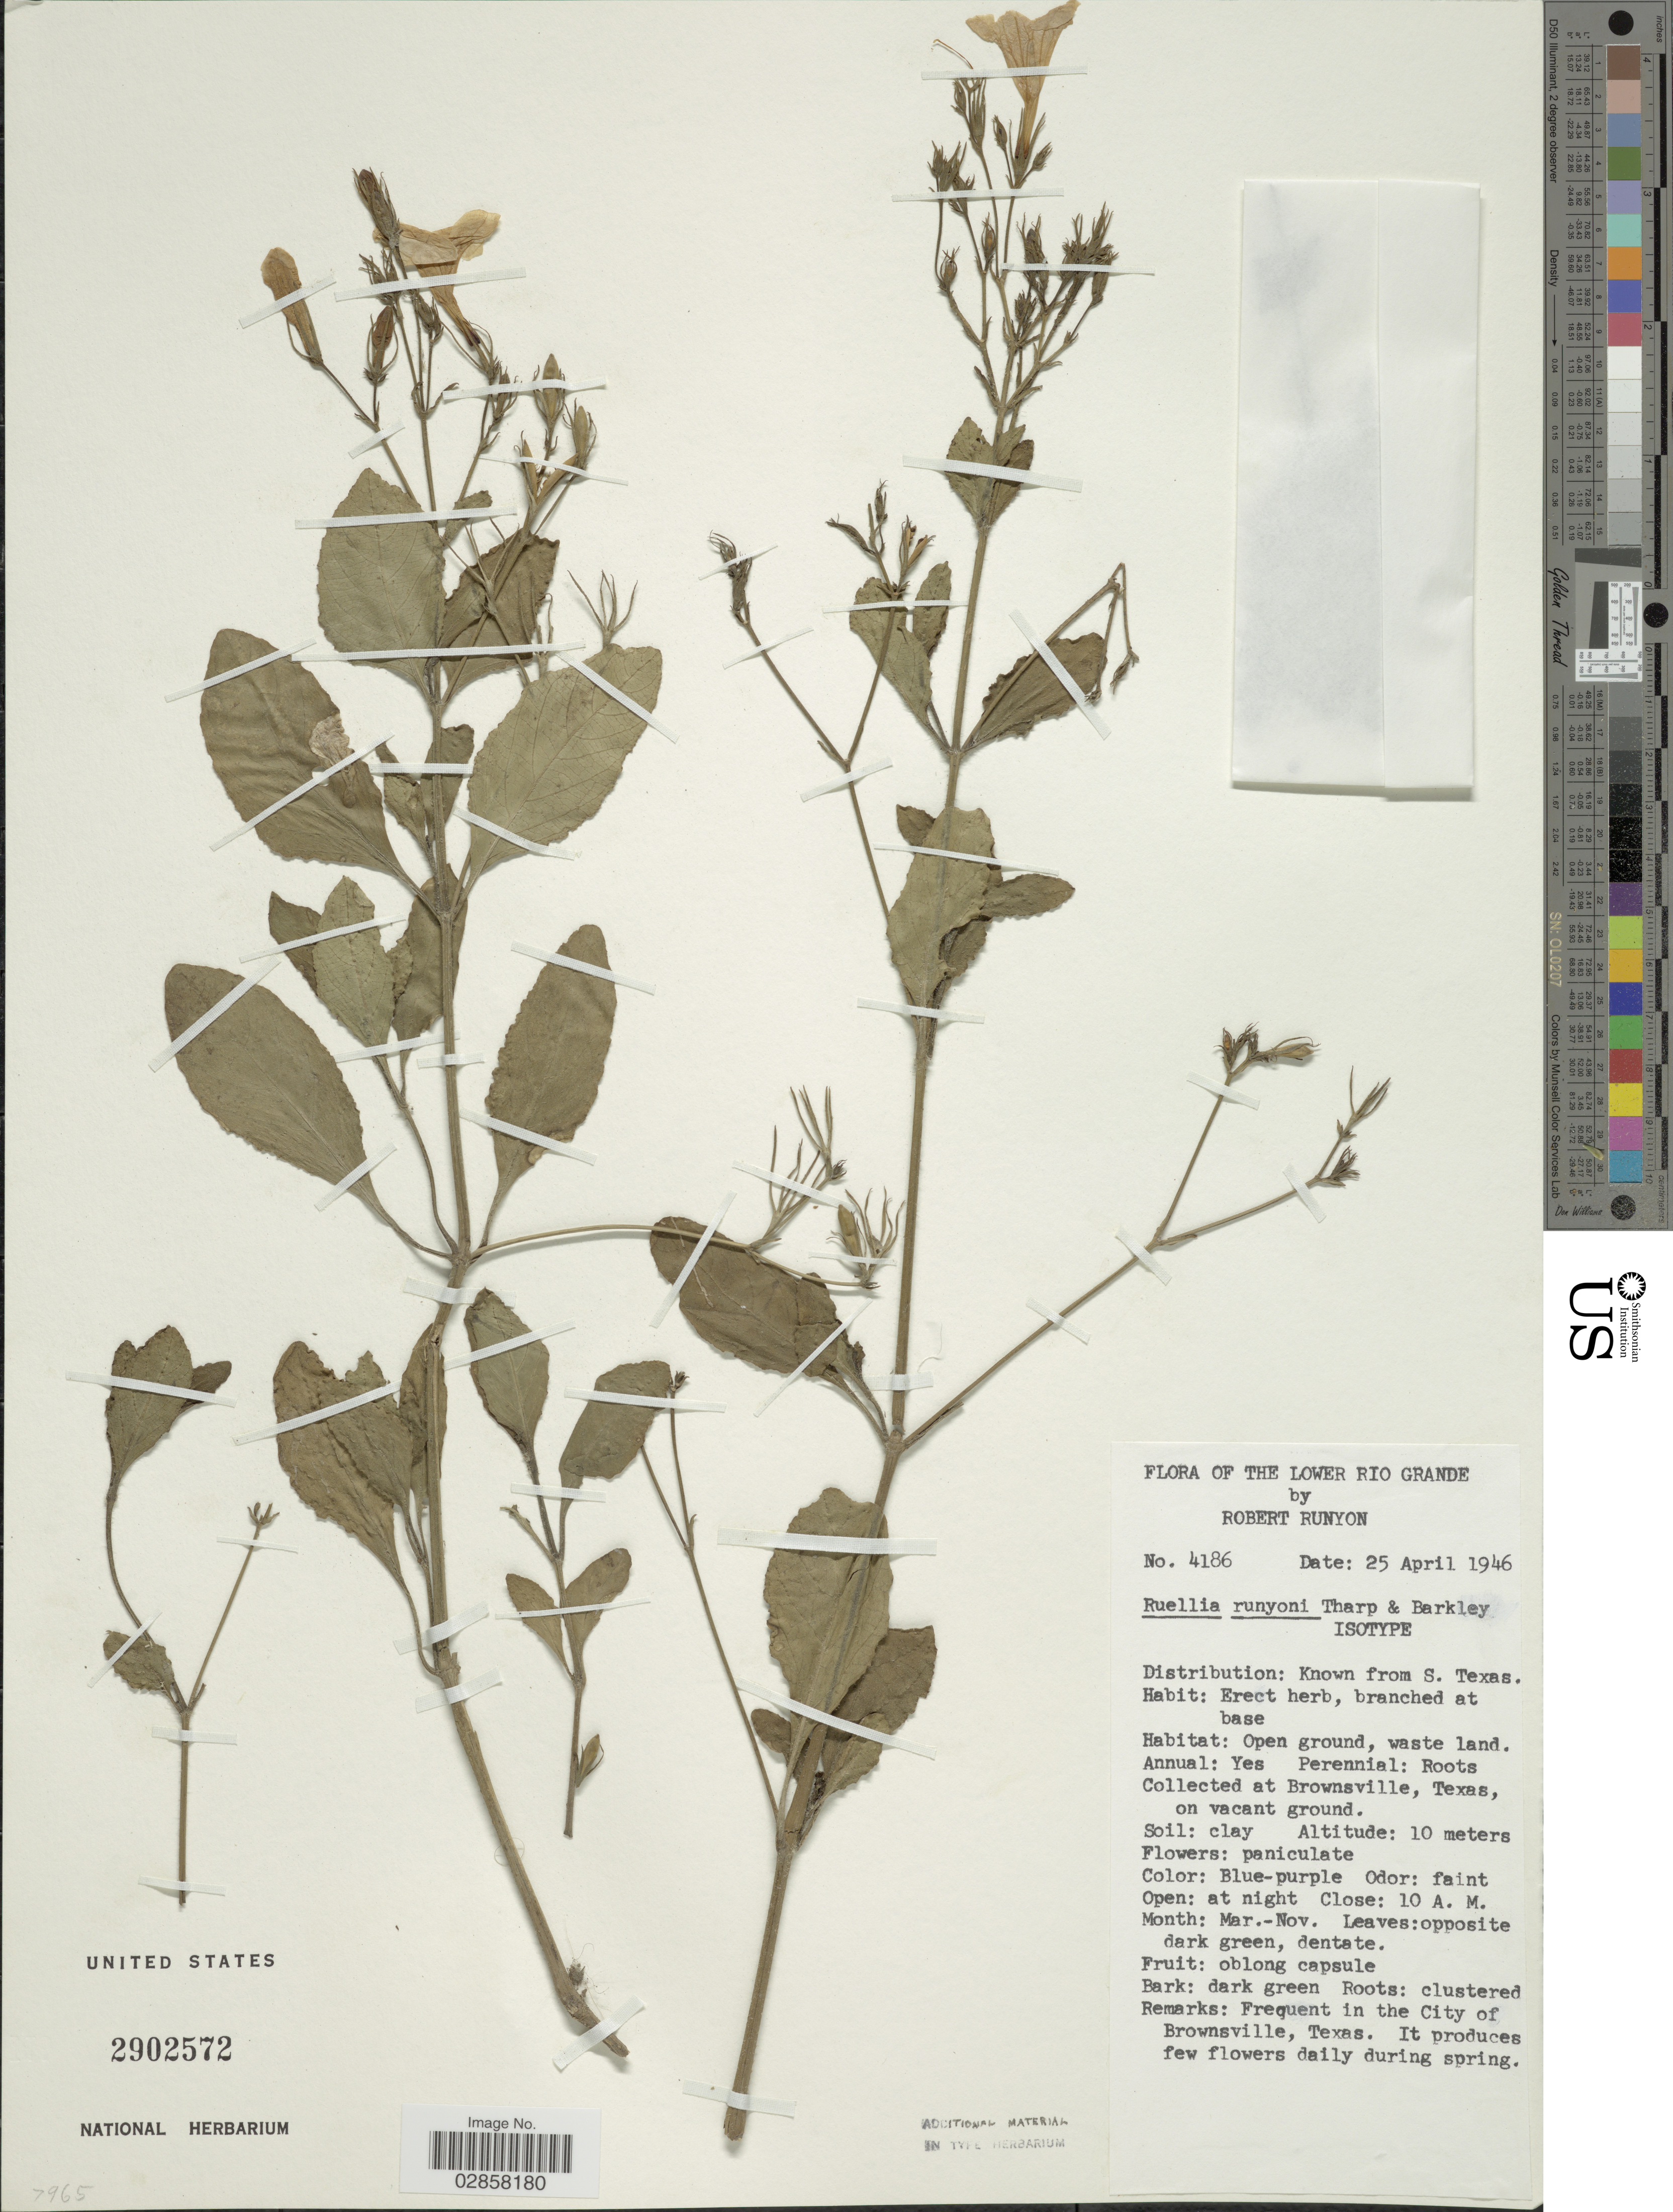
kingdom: Plantae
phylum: Tracheophyta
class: Magnoliopsida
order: Lamiales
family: Acanthaceae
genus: Ruellia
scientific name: Ruellia runyonii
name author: Tharp & F.A. Barkley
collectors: R. Runyon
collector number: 4186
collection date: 1946-04-25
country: United States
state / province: Texas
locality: The Lower Rio Grande. At Brownsville.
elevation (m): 10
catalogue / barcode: US 2902572